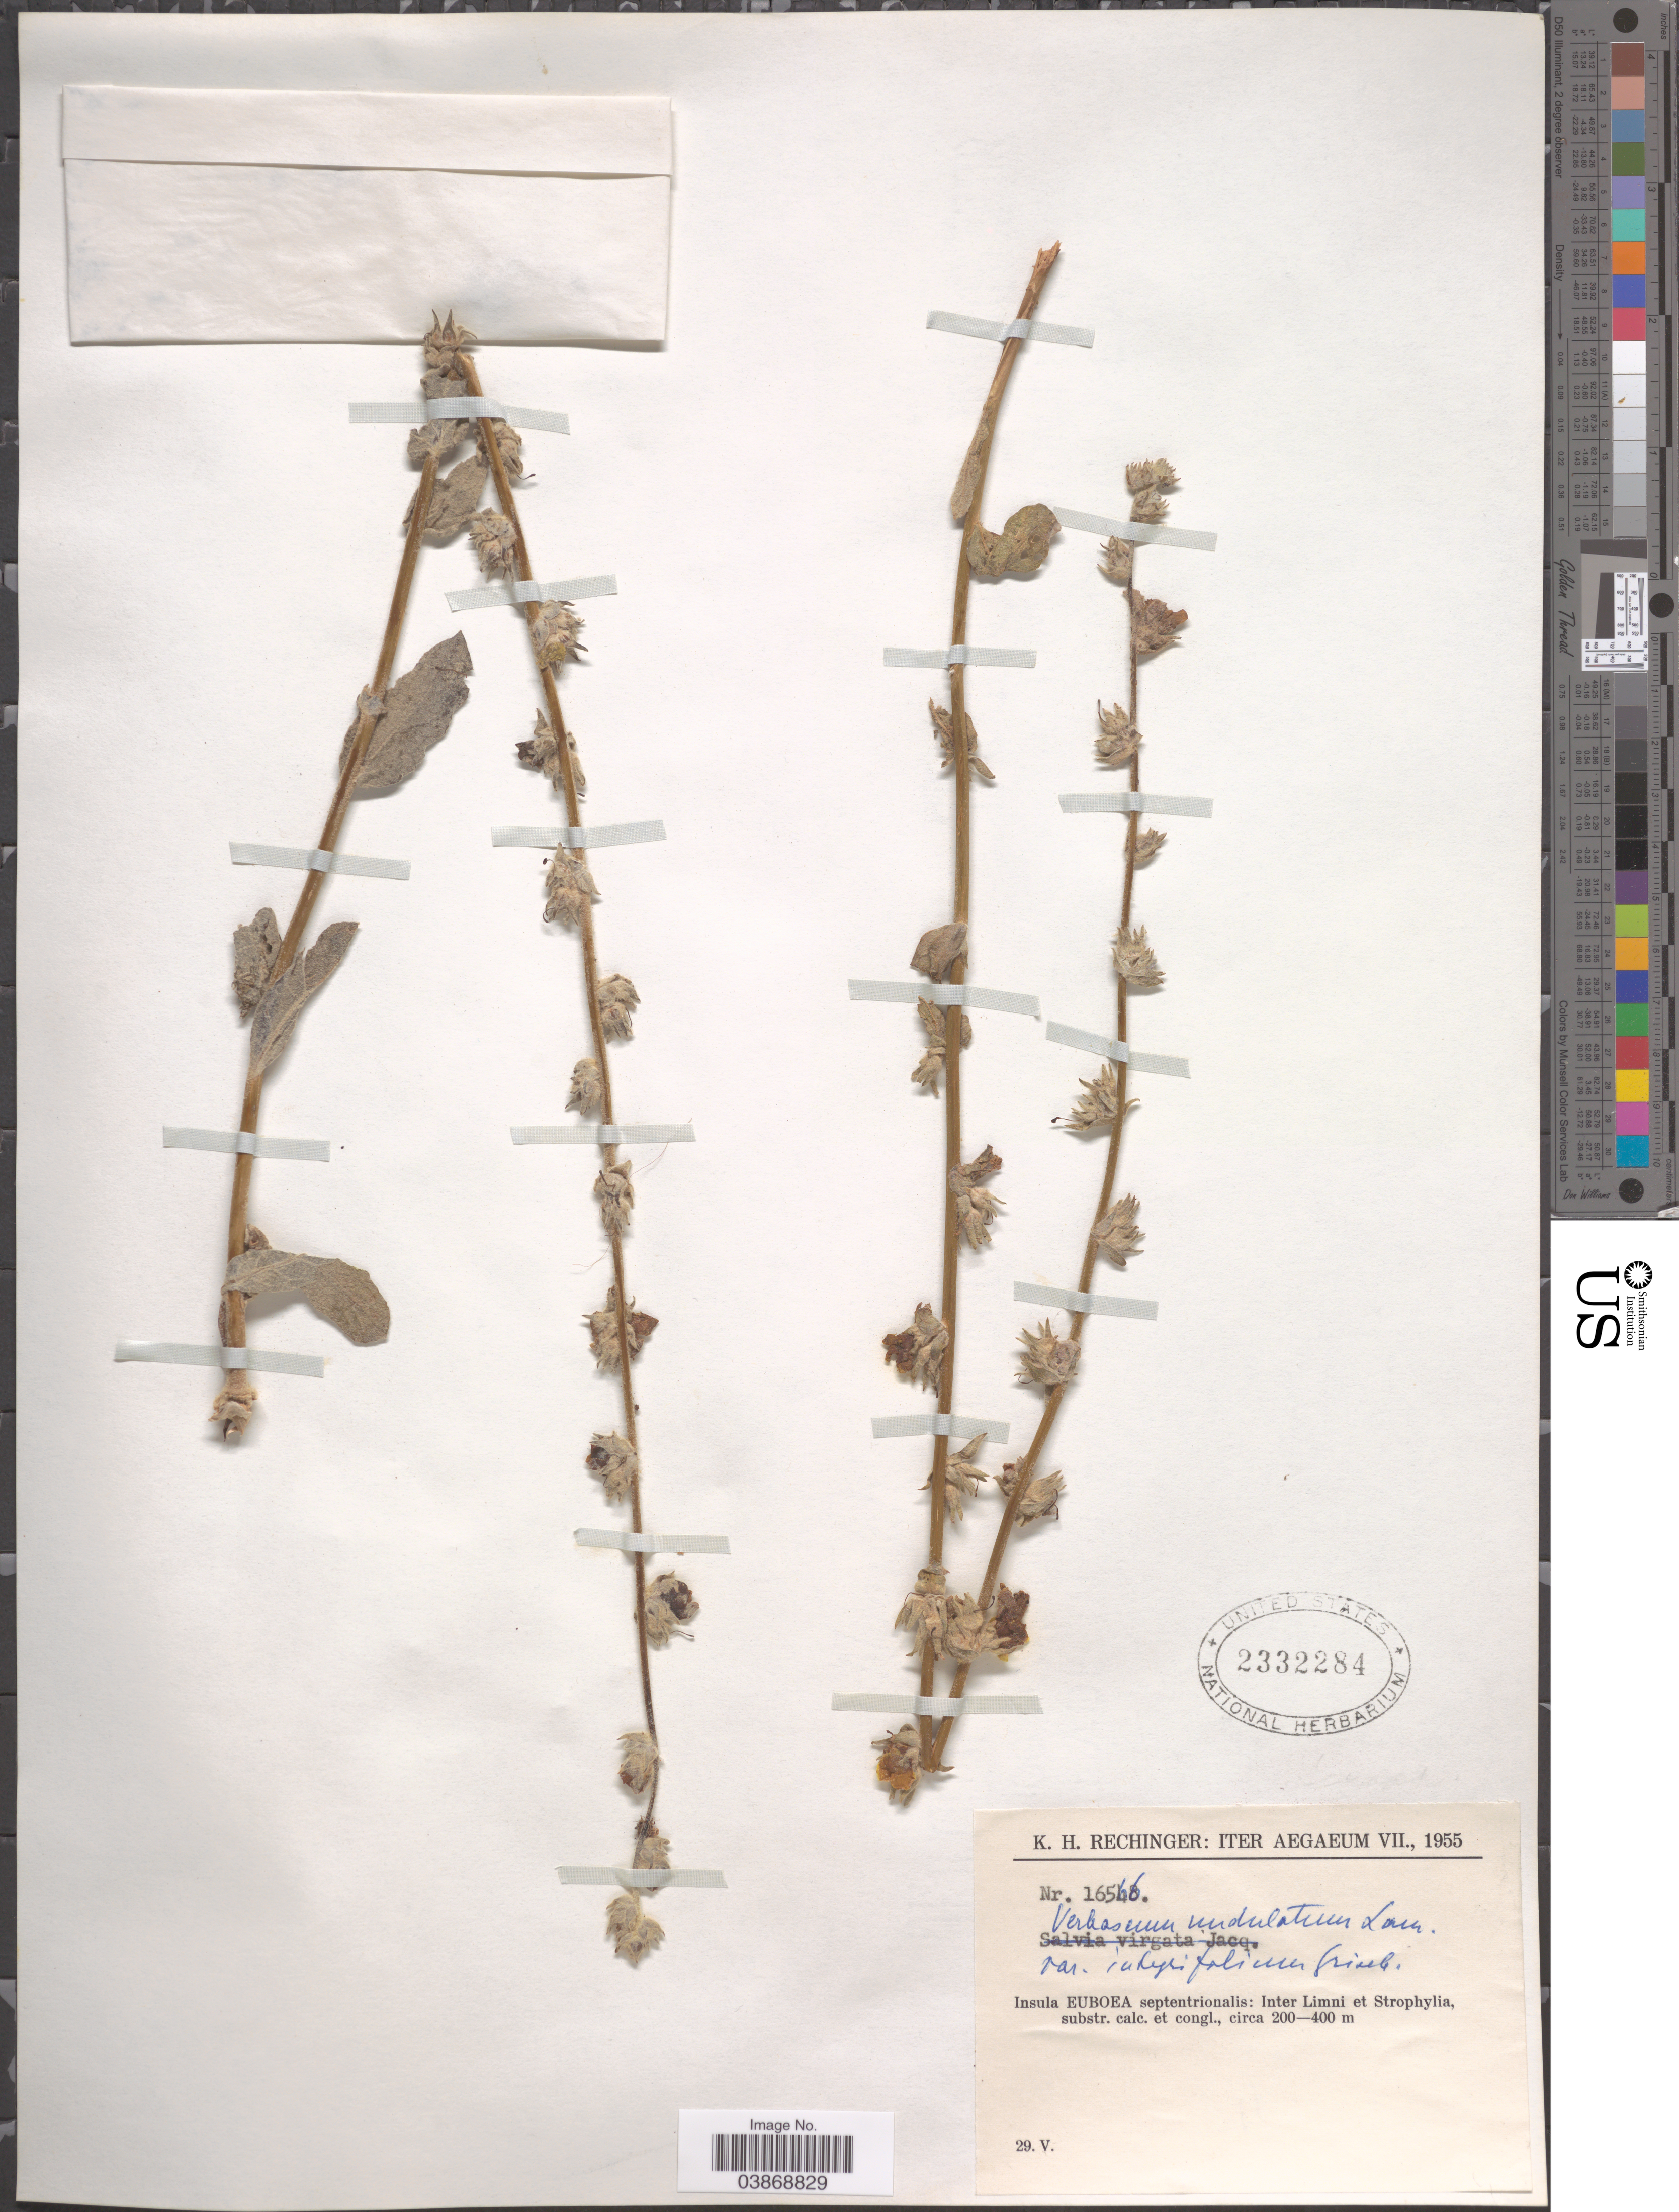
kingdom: Plantae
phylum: Tracheophyta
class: Magnoliopsida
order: Lamiales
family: Scrophulariaceae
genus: Verbascum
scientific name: Verbascum undulatum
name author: Lam.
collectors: K. H. Rechinger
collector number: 16516*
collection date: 1955-05-29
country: Greece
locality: Aegaeum. Insula Euboea septentrionalis: Inter Limni et Strophylia, substr. calc. et congl.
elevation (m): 200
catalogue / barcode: US 2332284